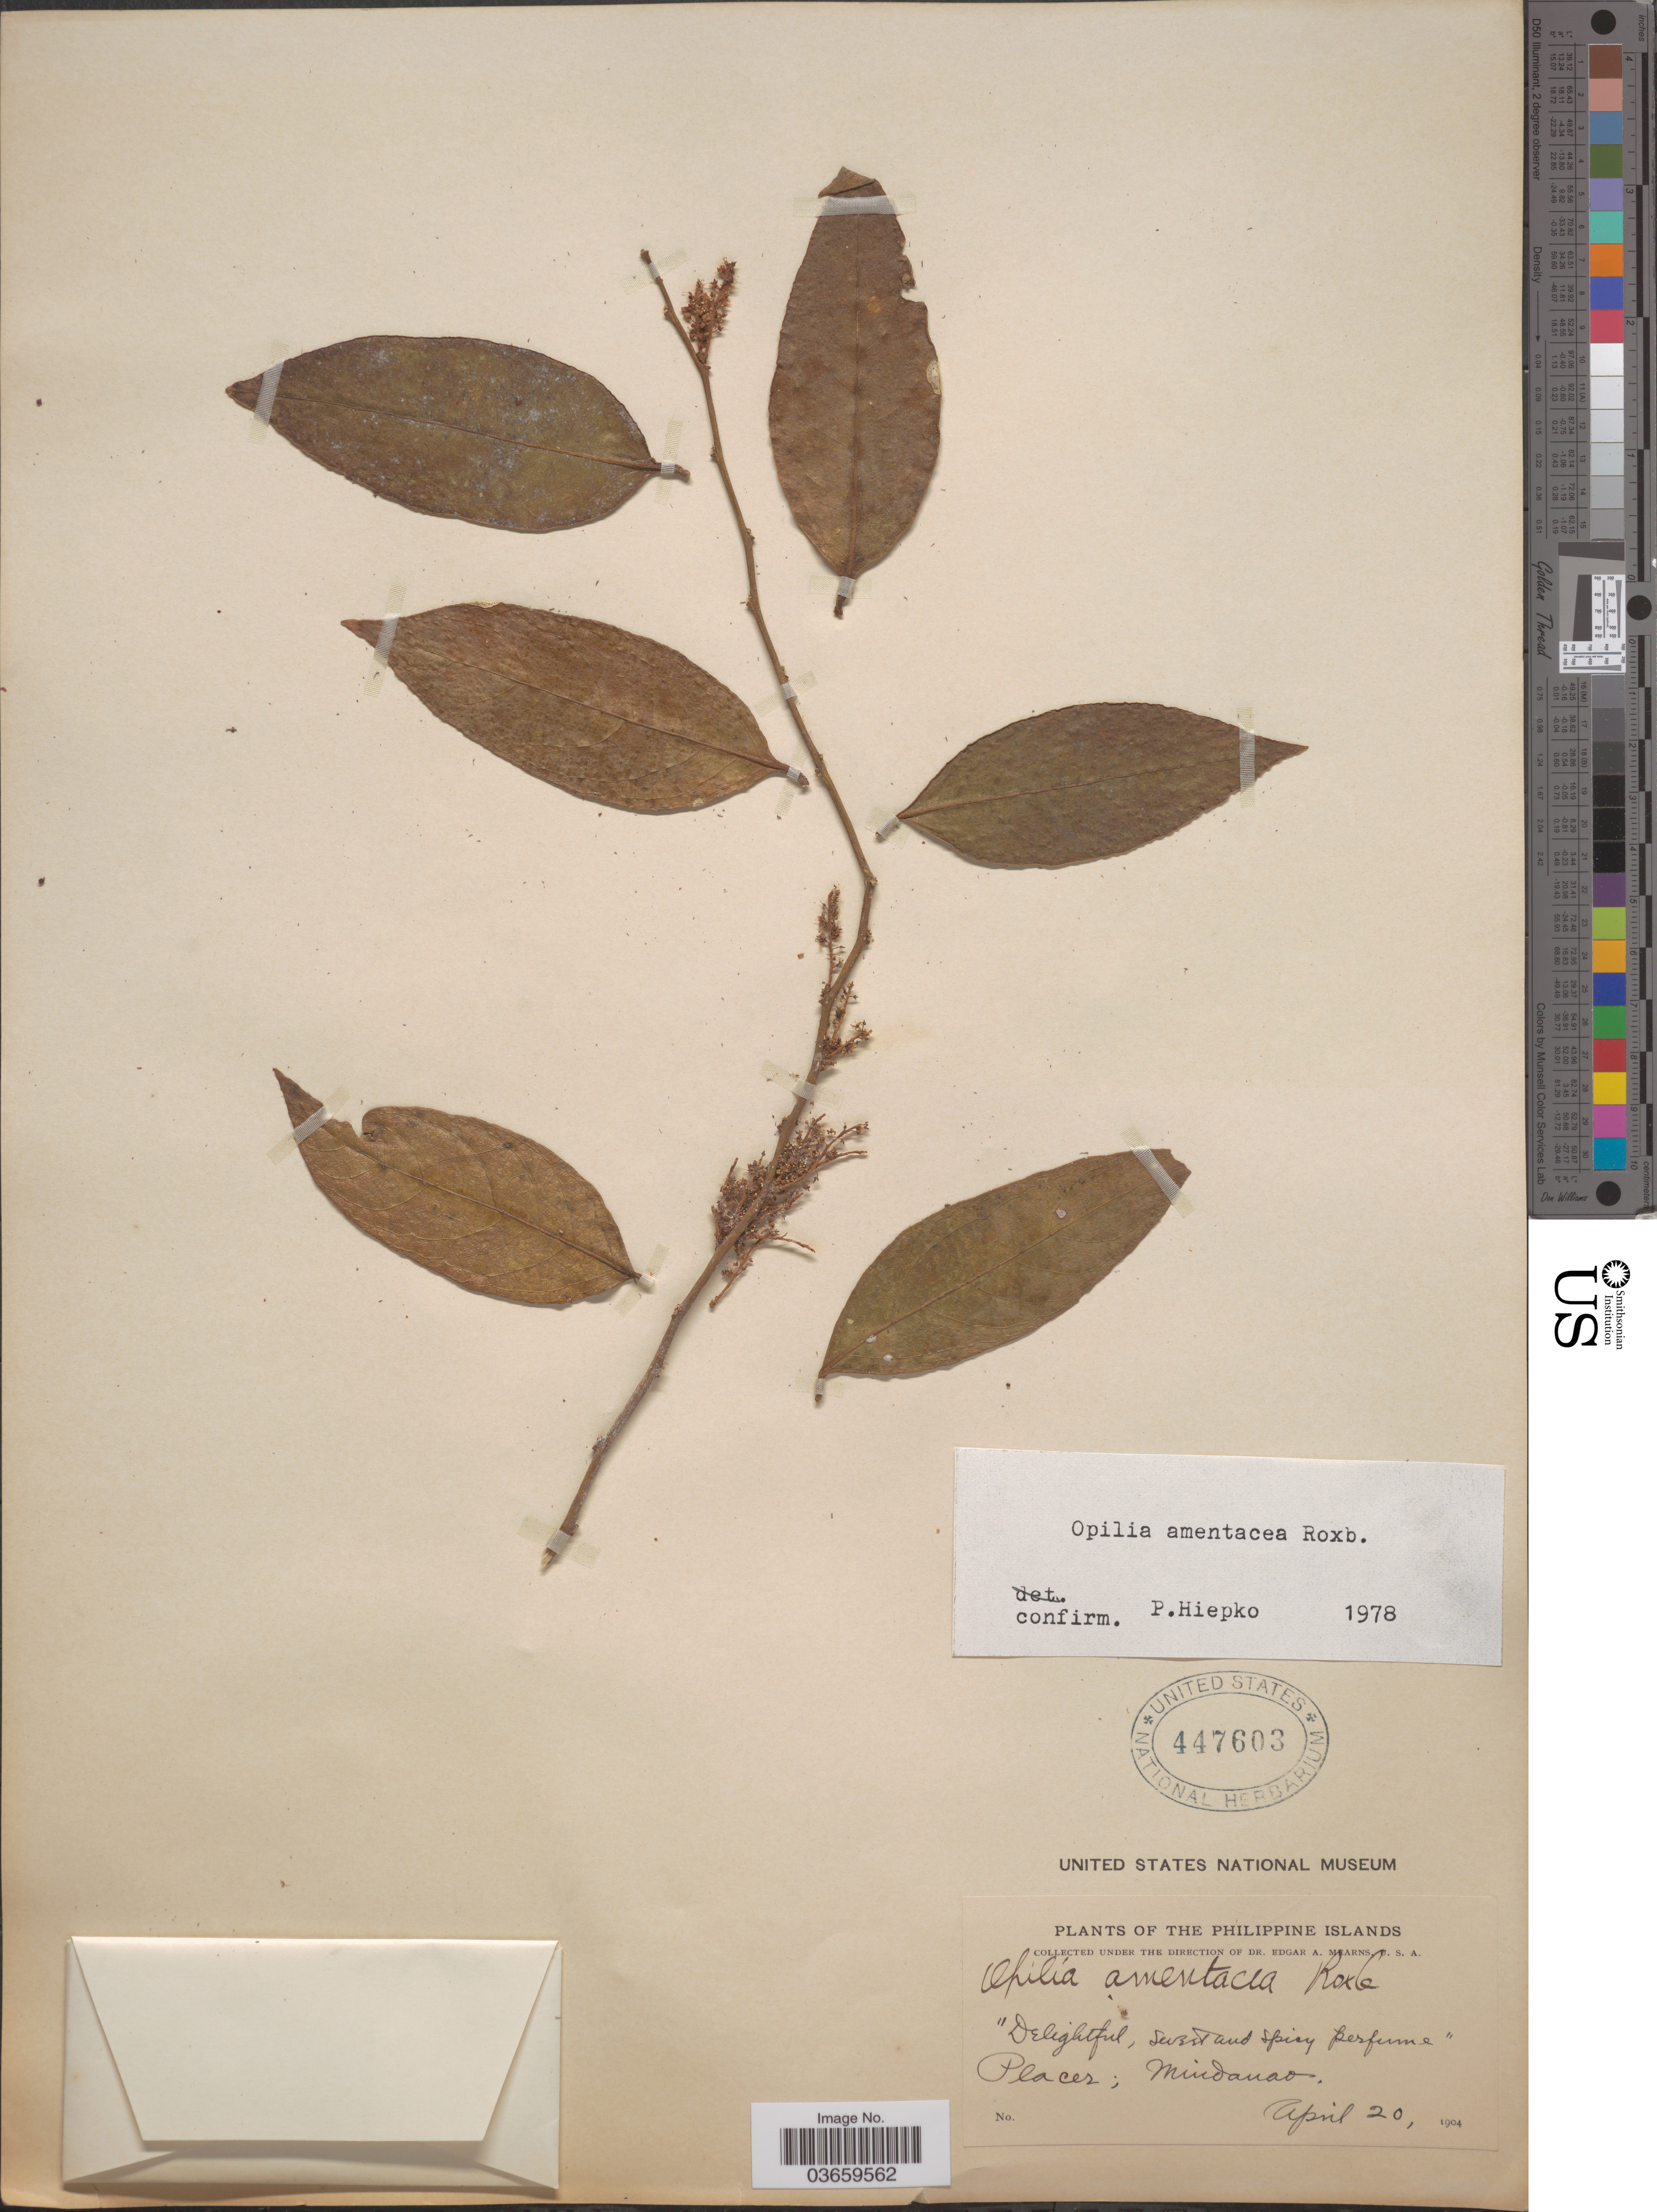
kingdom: Plantae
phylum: Tracheophyta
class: Magnoliopsida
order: Santalales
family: Opiliaceae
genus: Opilia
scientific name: Opilia amentacea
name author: Roxb.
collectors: E. A. Mearns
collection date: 1904-04-20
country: Philippines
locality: Placer; Mindanao.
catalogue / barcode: US 447603